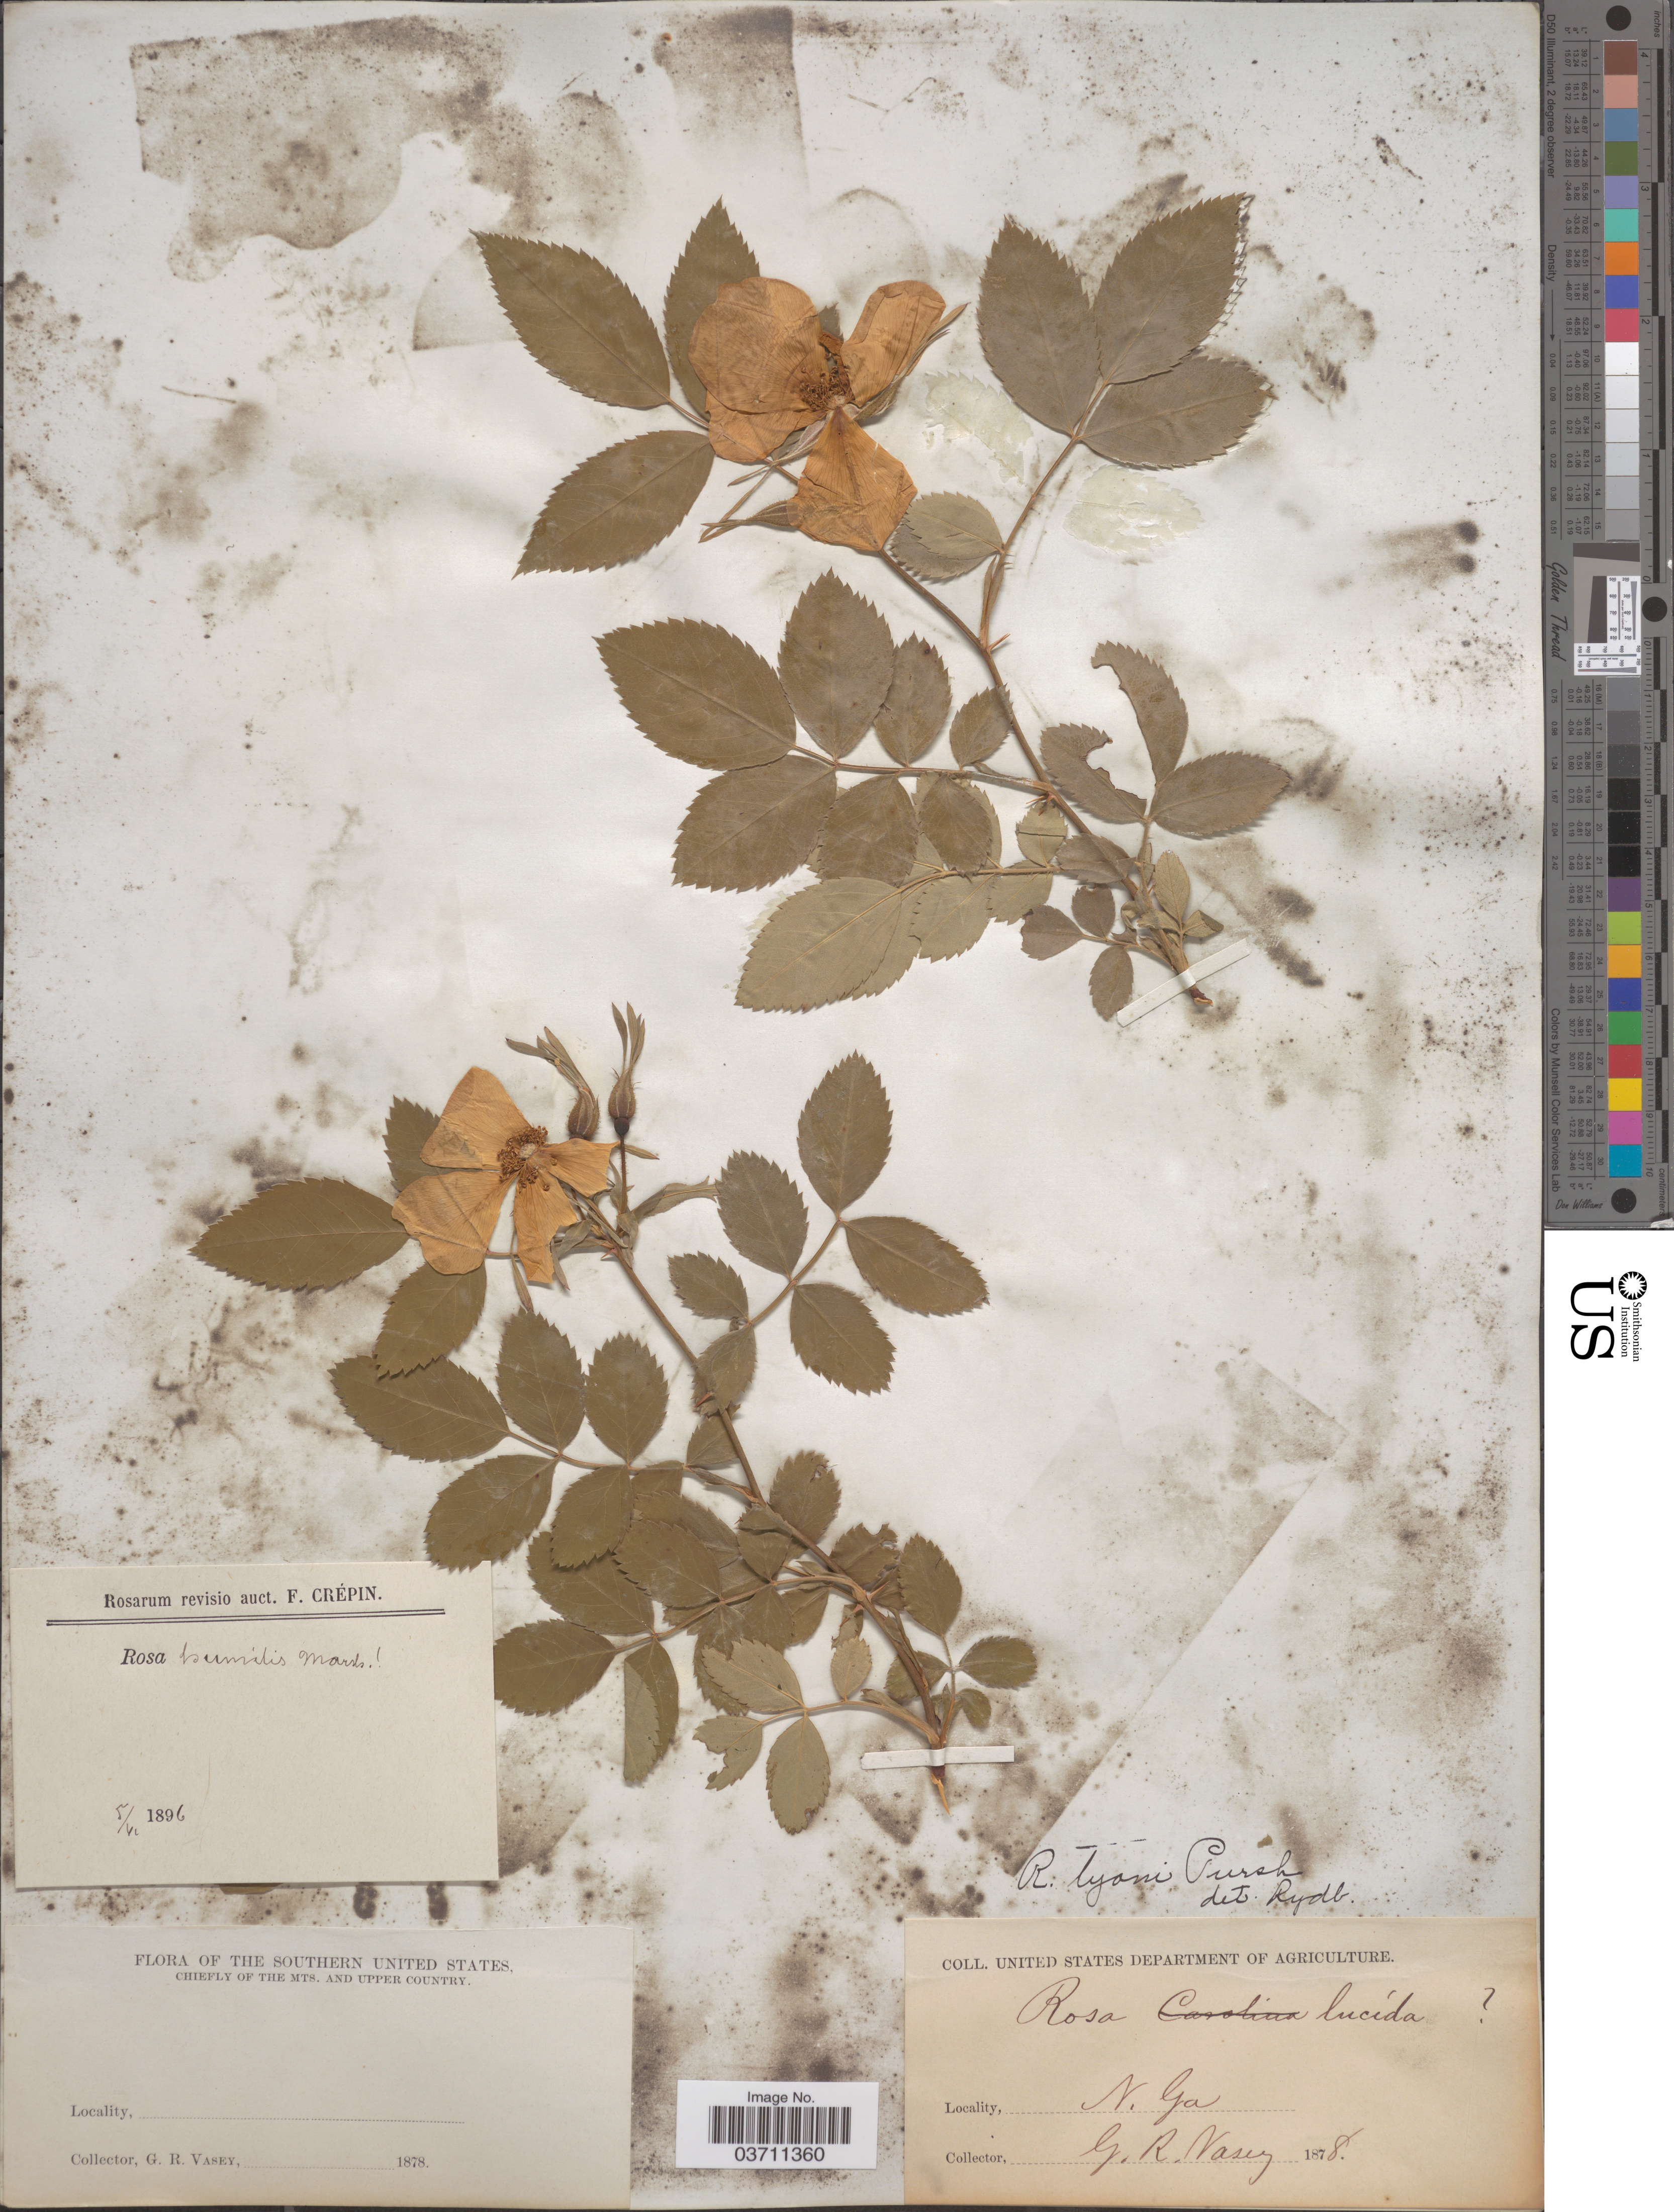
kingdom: Plantae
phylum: Tracheophyta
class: Magnoliopsida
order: Rosales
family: Rosaceae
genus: Rosa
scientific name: Rosa lyoni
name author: Pursh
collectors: G. R. Vasey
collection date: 1878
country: United States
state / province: Georgia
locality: The Southern United States. Chiefly of the Mts. and Upper Country. N. Ga.